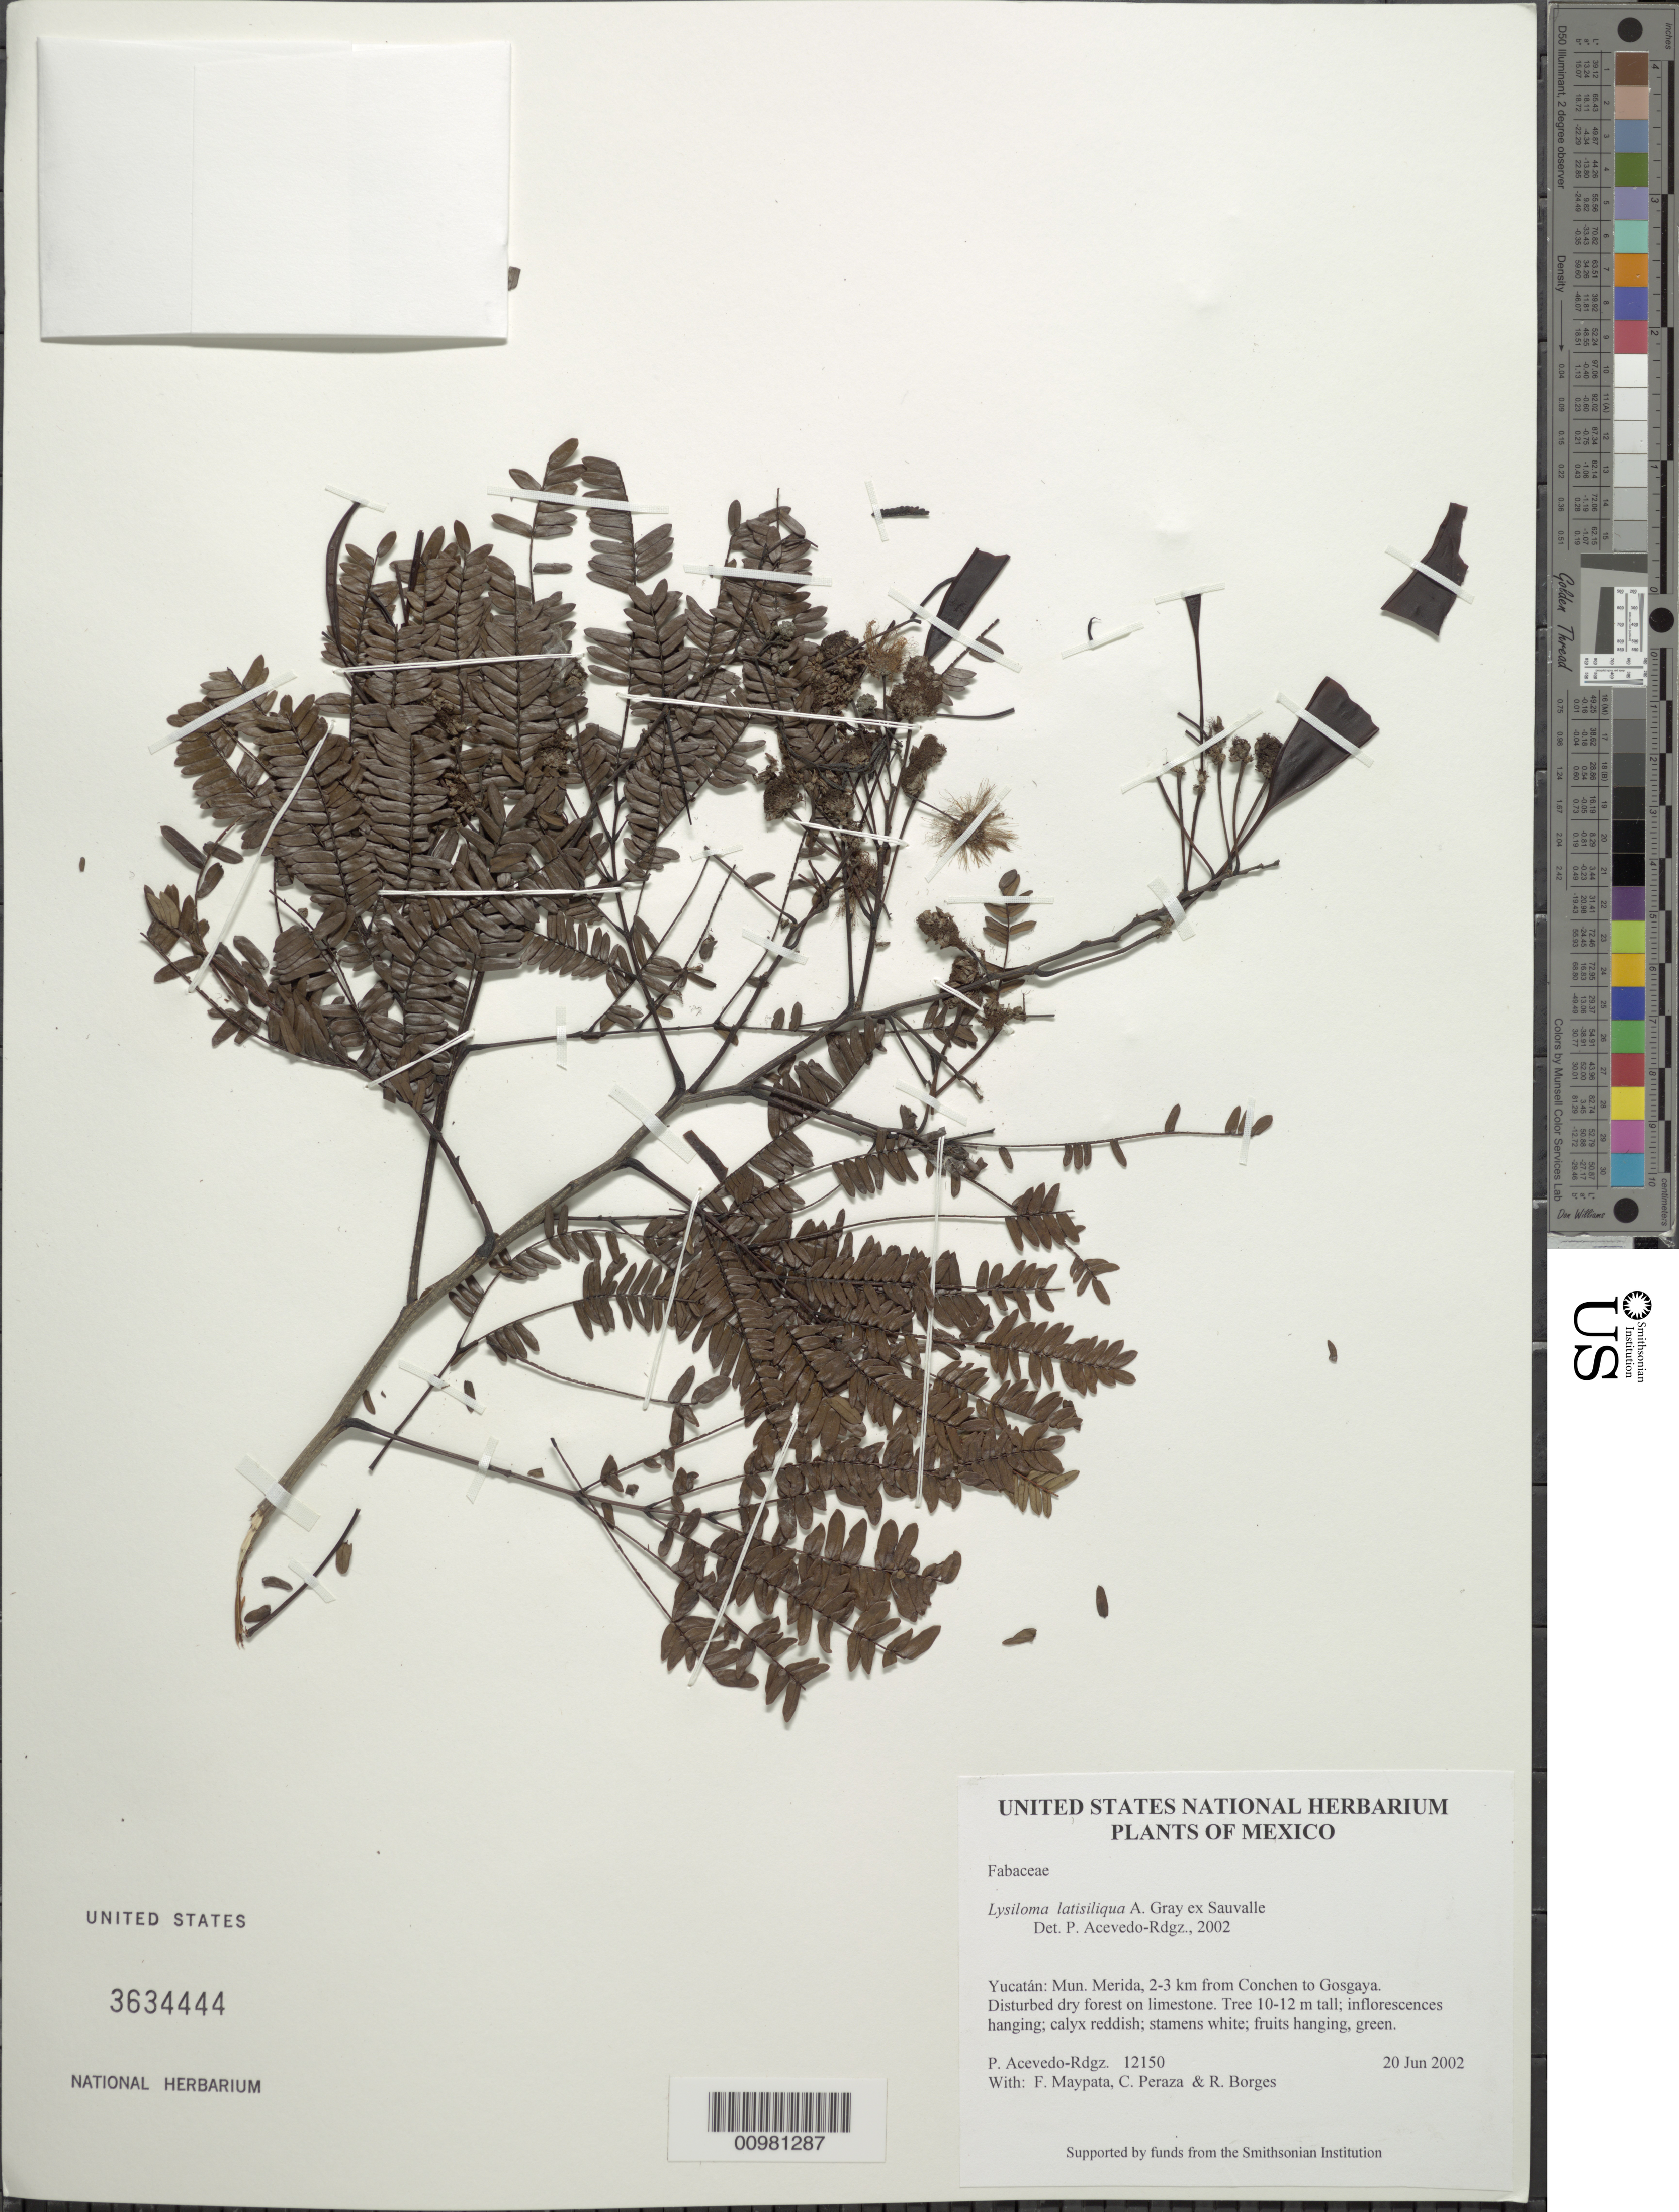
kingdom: Plantae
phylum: Tracheophyta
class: Magnoliopsida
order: Fabales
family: Fabaceae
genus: Lysiloma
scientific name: Lysiloma latisiliquum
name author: (L.) Benth.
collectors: P. Acevedo-Rodr., F. Maypata, C. Peraza & R. Borges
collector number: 12150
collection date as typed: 20 Jun 2002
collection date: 2002-06-20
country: Mexico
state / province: Yucatán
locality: Yucatán: Mun. Merida, 2-3 km from Conchen to Gosgaya.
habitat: Disturbed dry forest on limestone.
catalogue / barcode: US 3634444